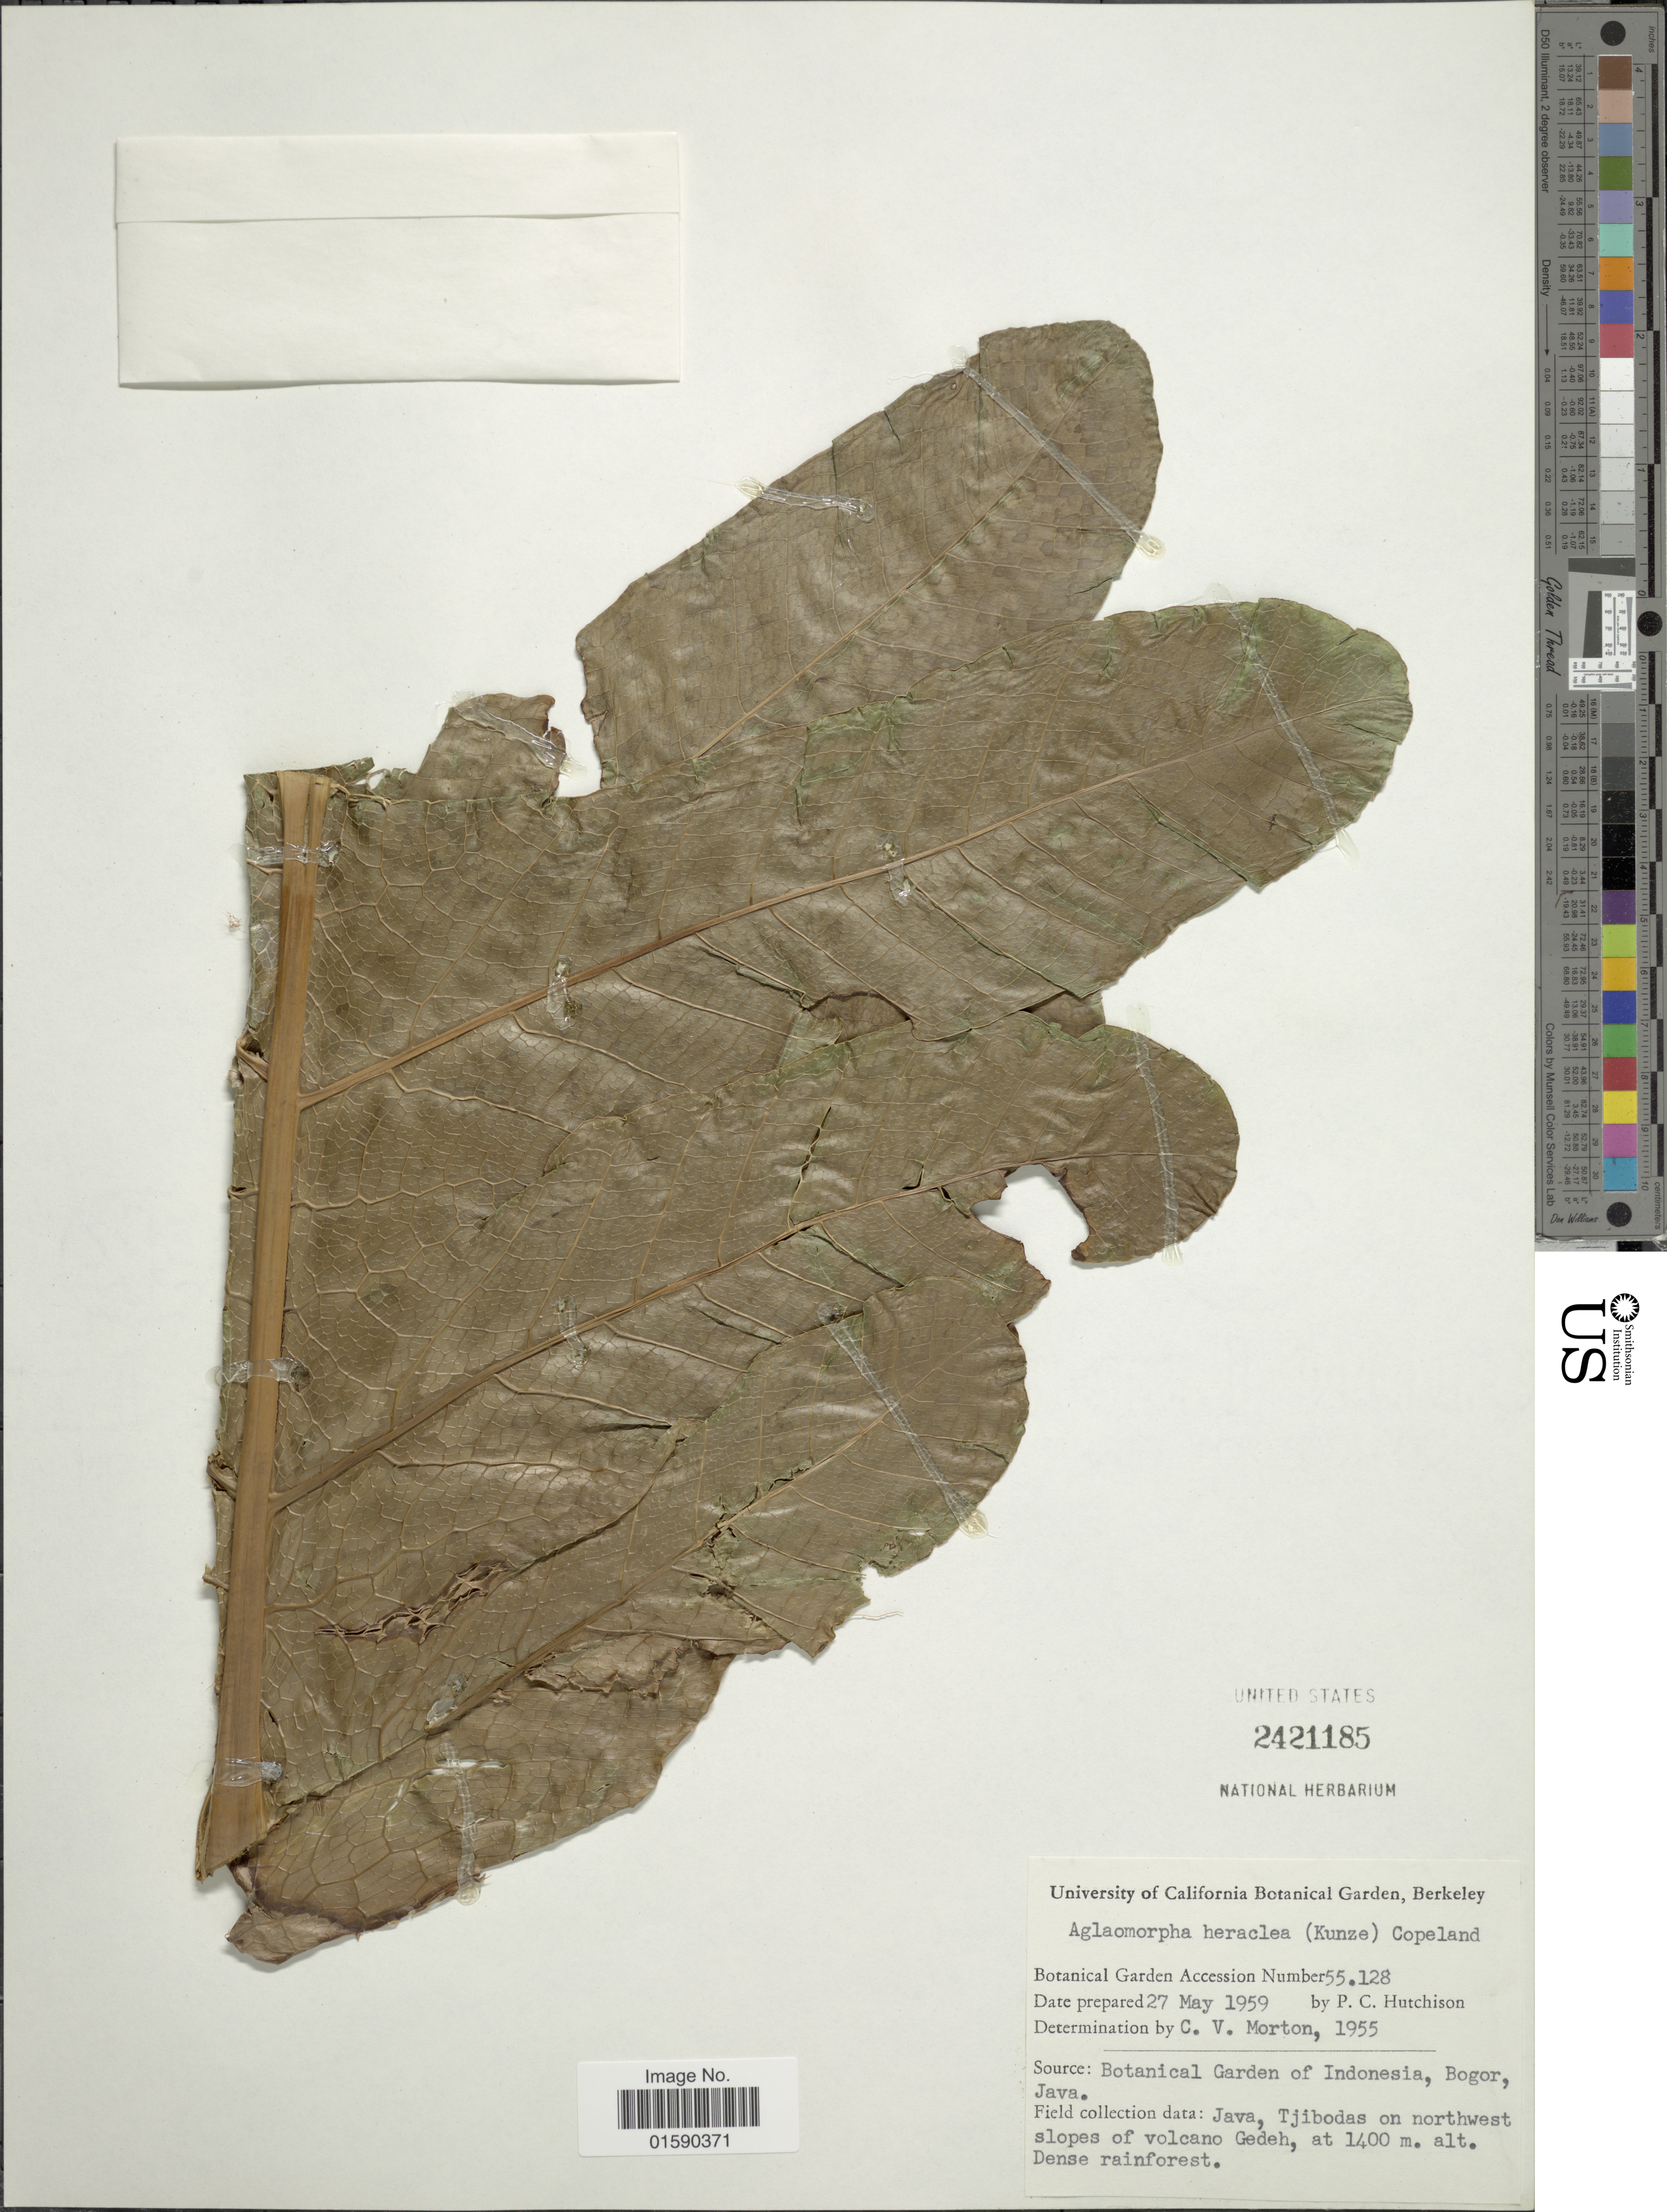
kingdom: Plantae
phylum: Tracheophyta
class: Polypodiopsida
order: Polypodiales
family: Polypodiaceae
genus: Aglaomorpha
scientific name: Aglaomorpha heraclea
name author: (Kunze) Copel.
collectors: P. C. Hutchison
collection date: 1959-05-27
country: United States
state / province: California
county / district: Alameda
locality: University of California Botanical Garden, Berkeley.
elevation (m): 1400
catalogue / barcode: US 2421185